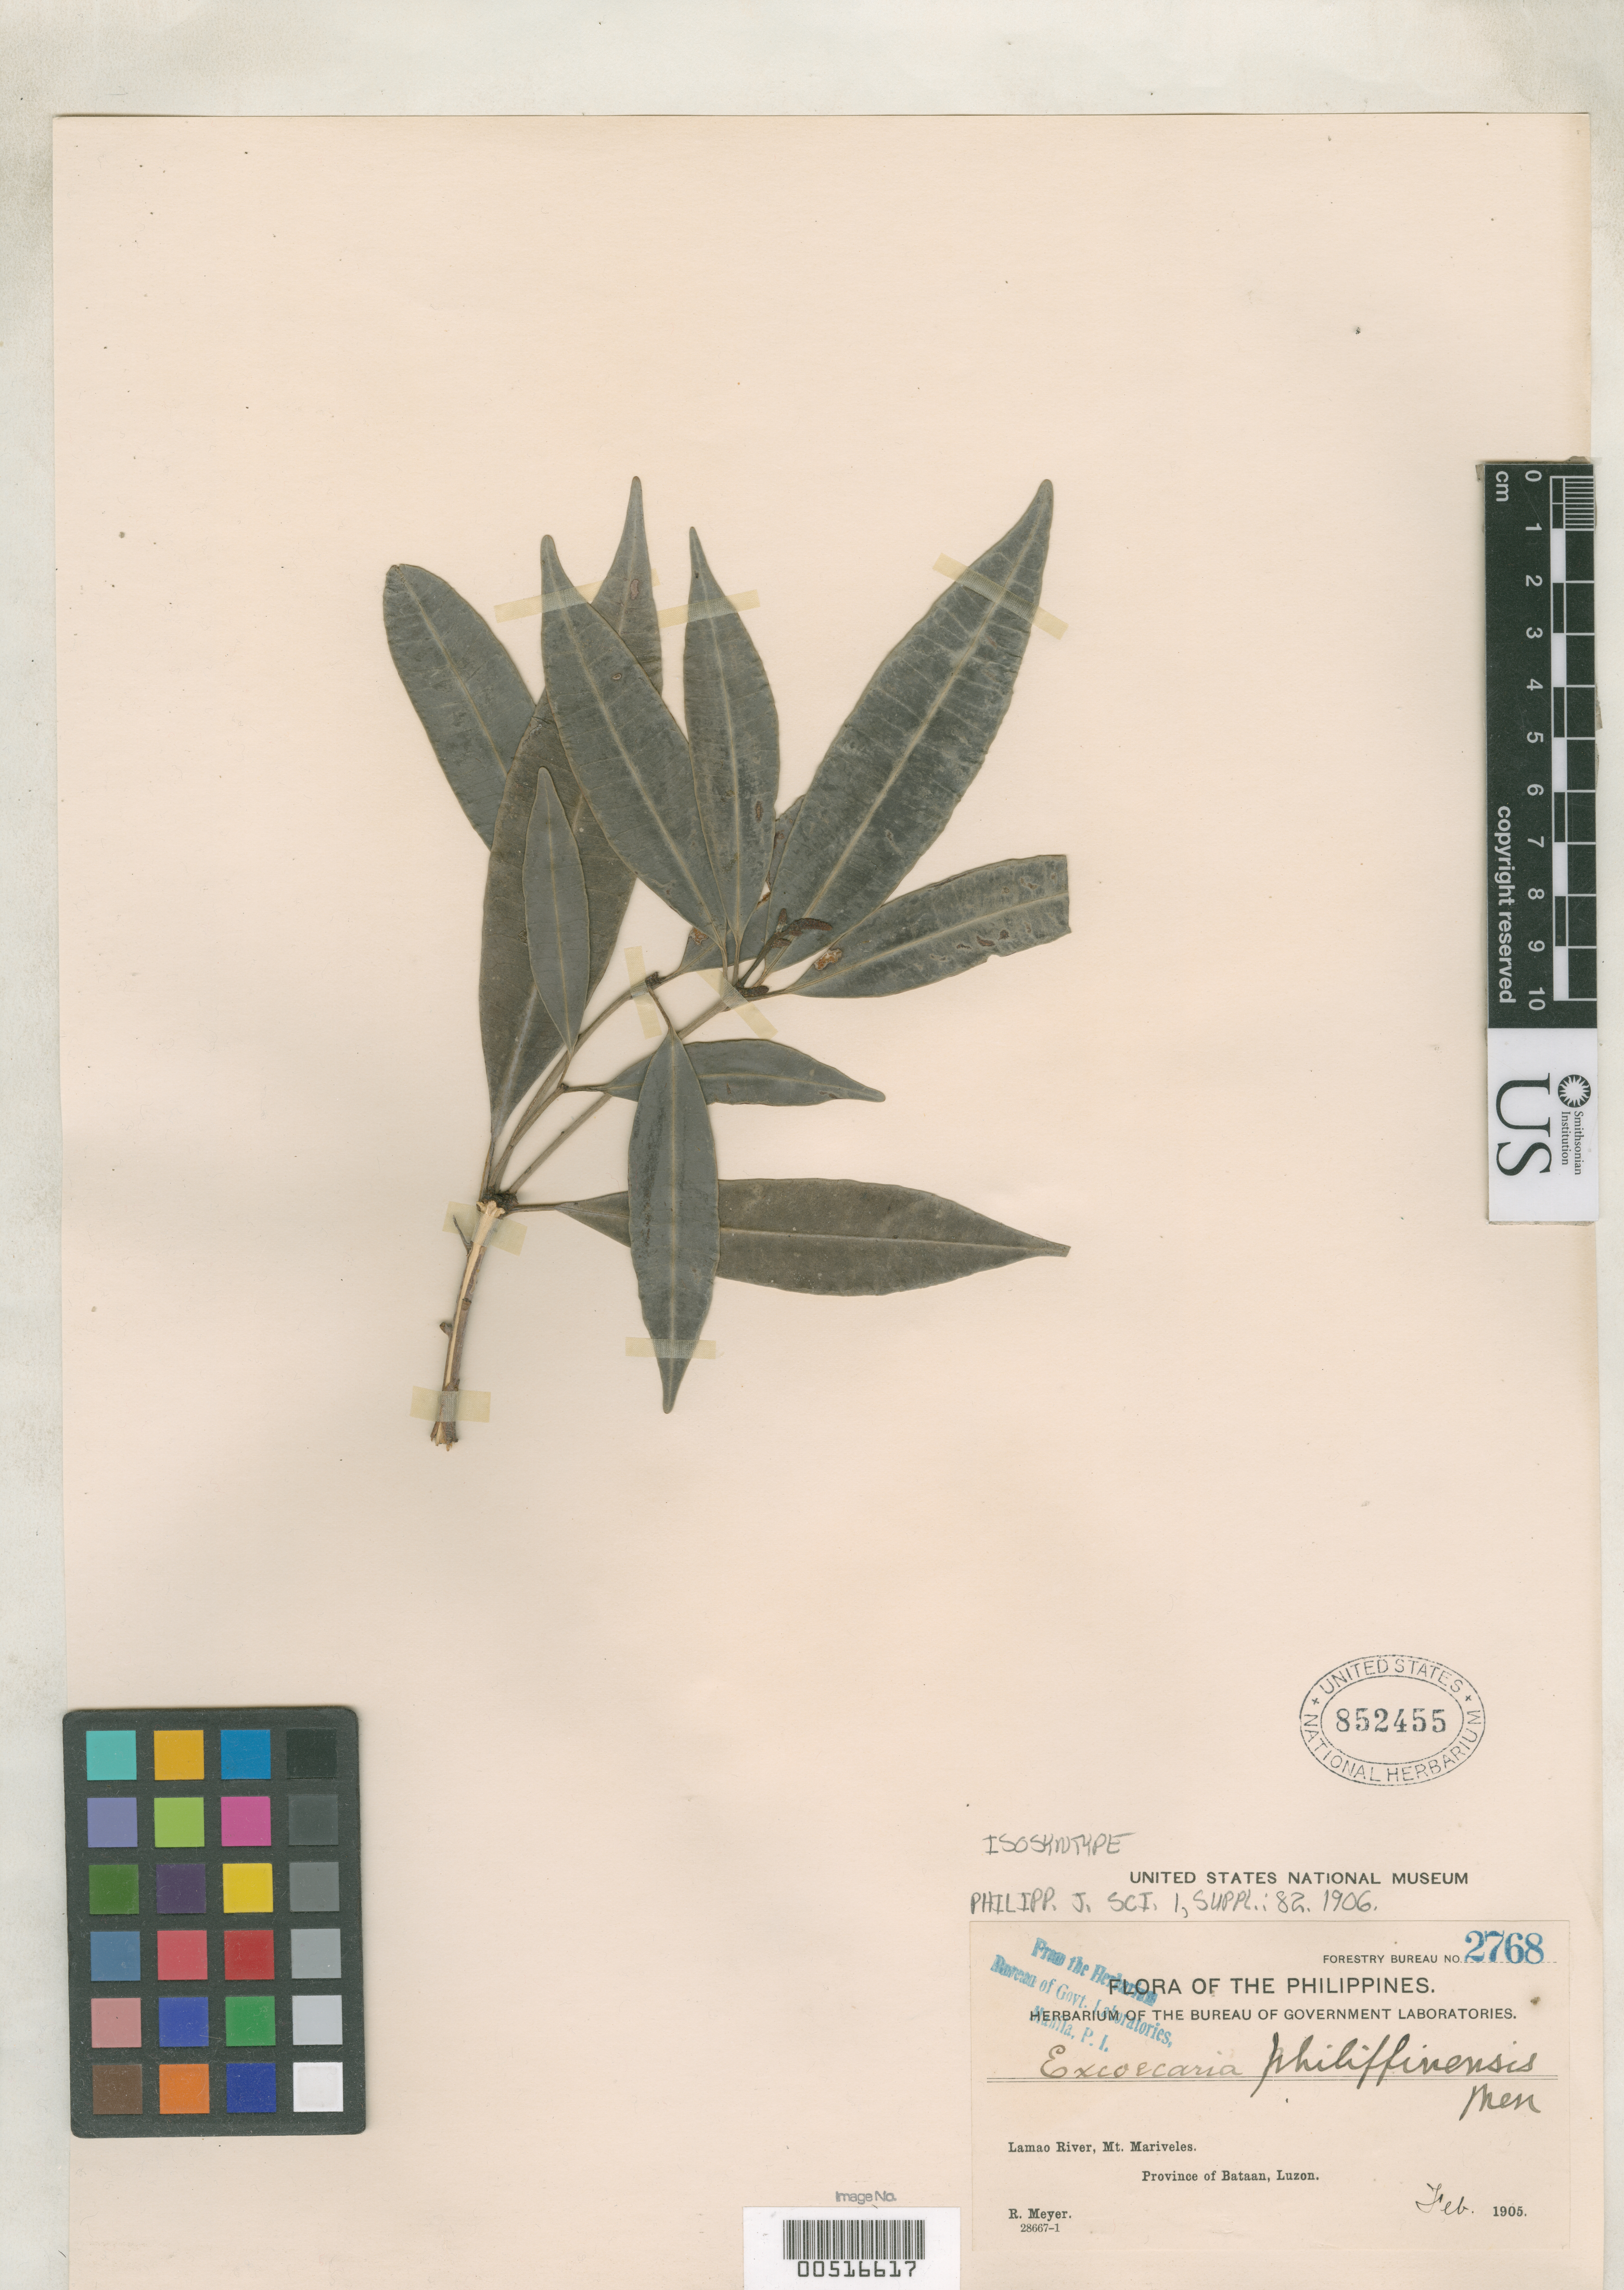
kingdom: Plantae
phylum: Tracheophyta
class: Magnoliopsida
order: Malpighiales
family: Euphorbiaceae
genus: Excoecaria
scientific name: Excoecaria philippinensis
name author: Merr.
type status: Isosyntype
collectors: R. Meyer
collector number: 2768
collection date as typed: Feb 1905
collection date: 1905-02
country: Philippines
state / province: Central Luzon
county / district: Bataan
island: Luzon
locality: Lamao River, Mt Mariveles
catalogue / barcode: US 852455